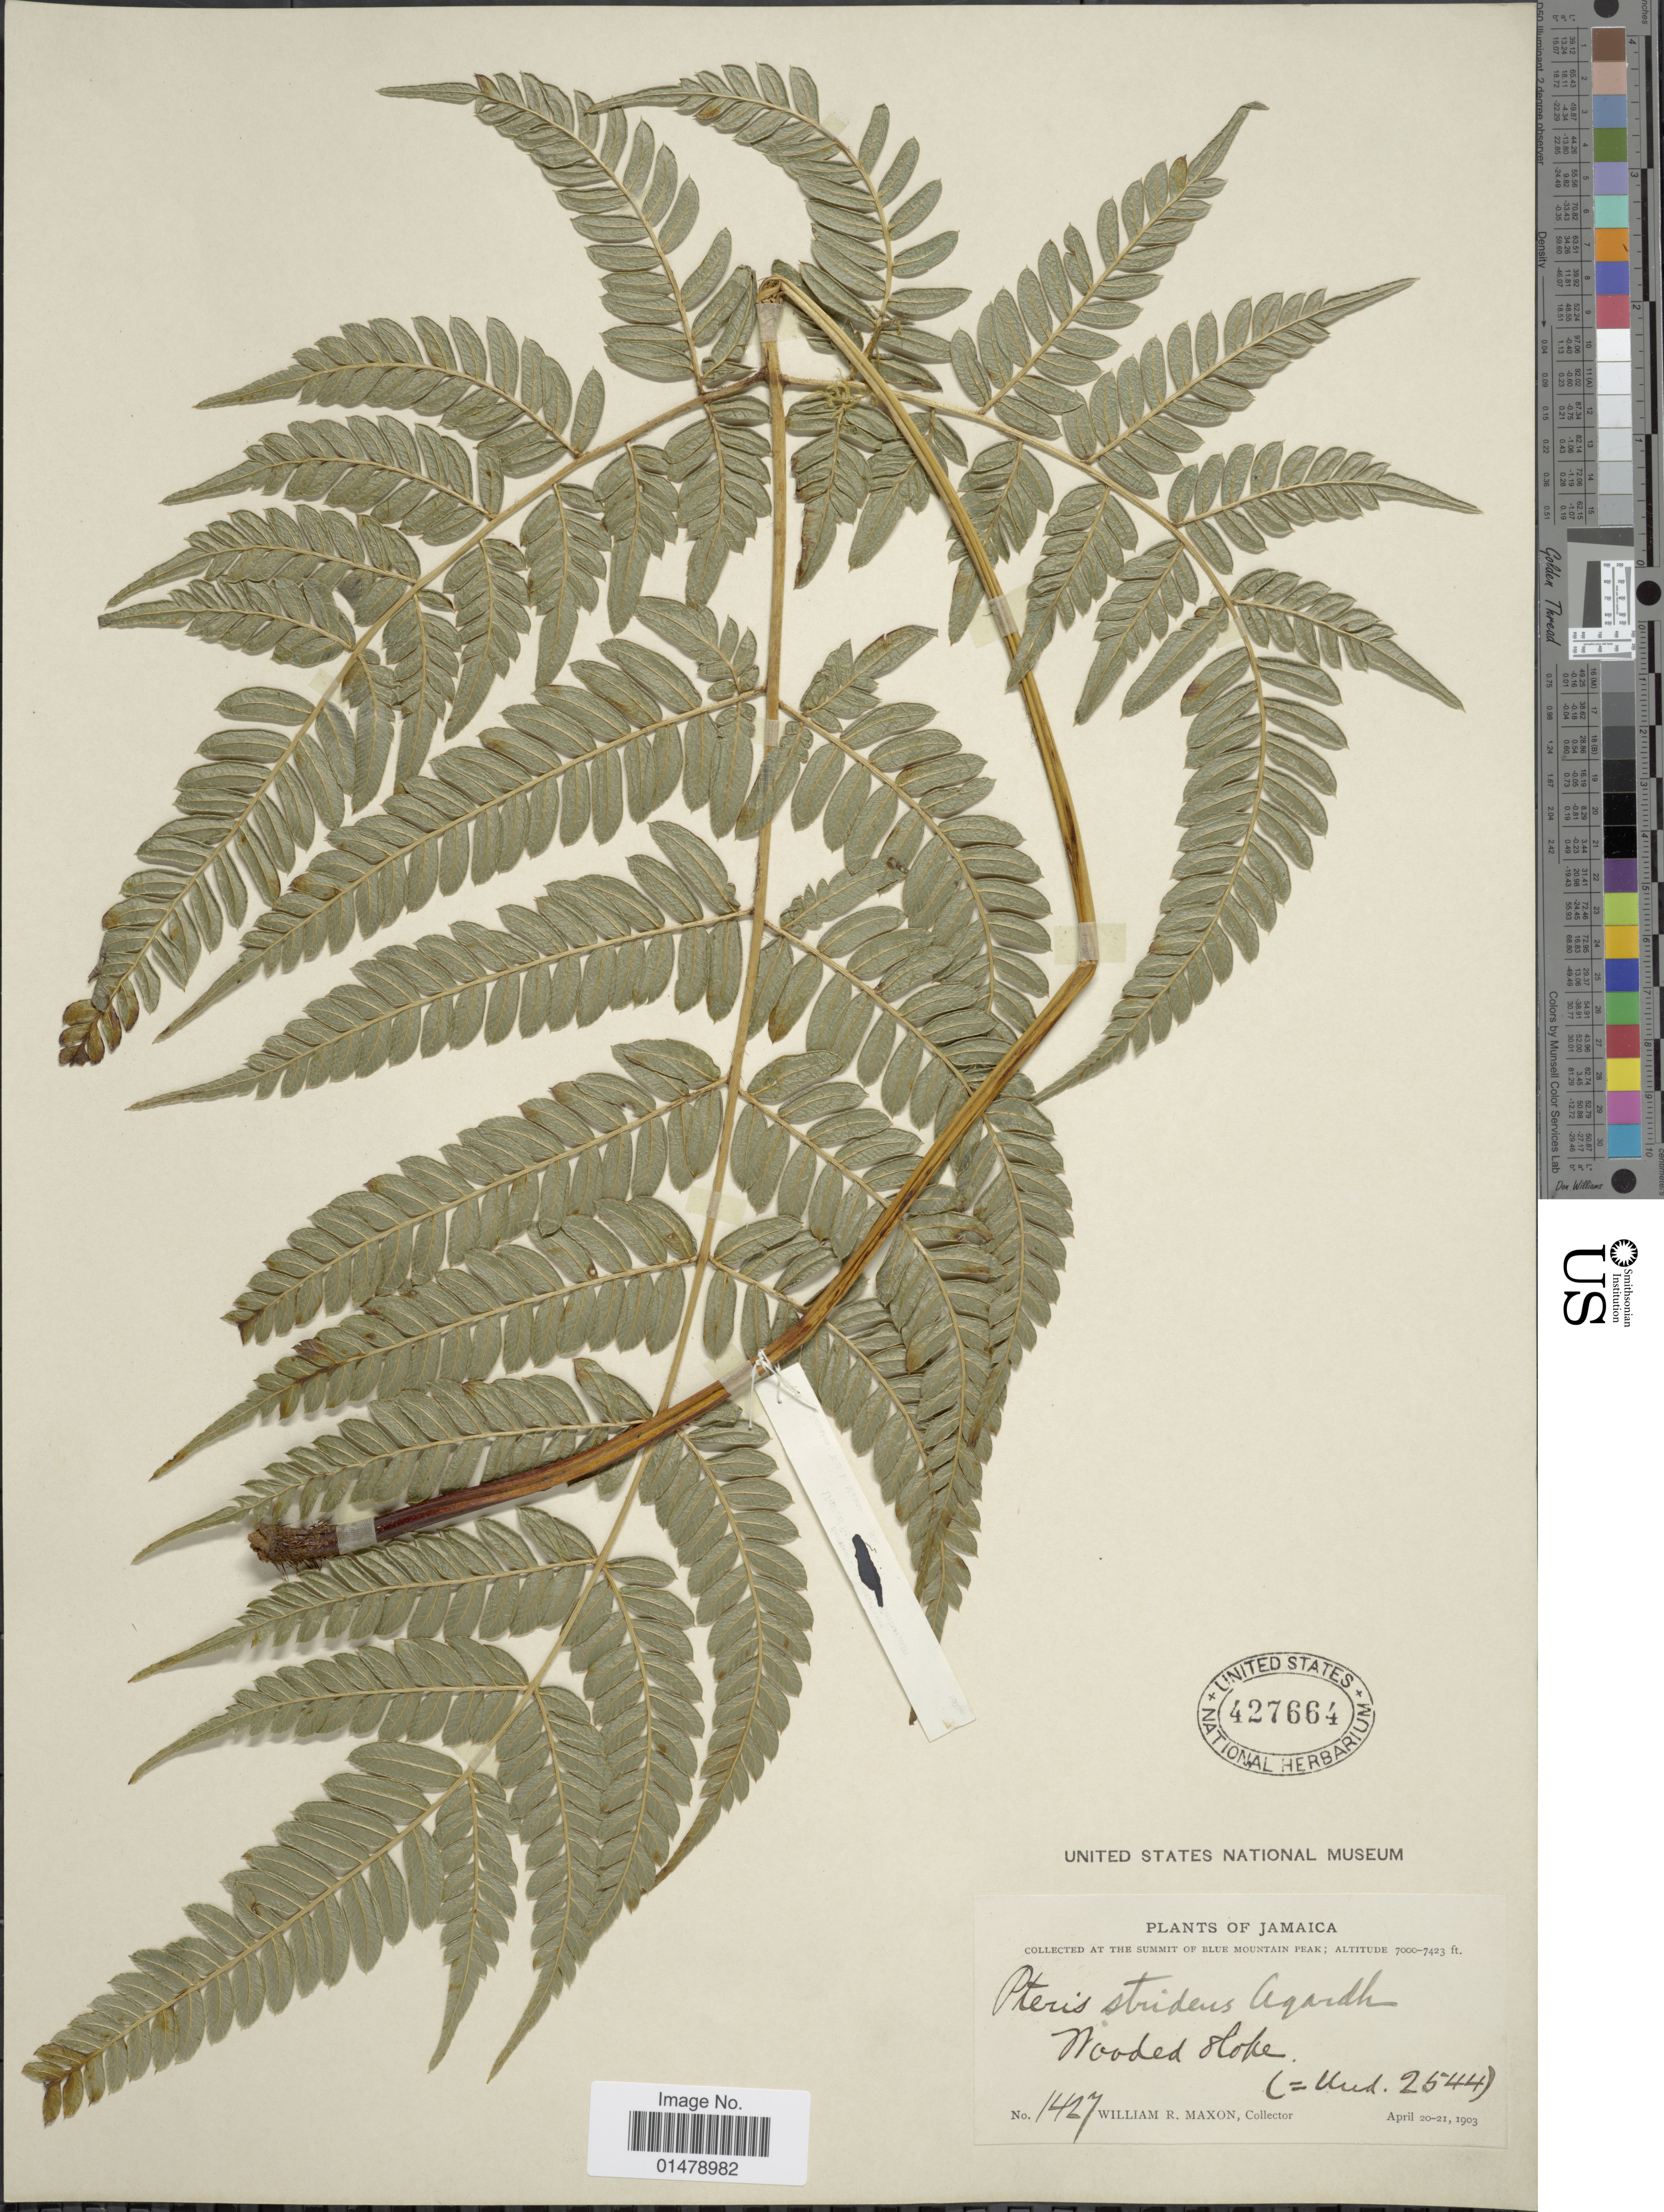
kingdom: Plantae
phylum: Tracheophyta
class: Polypodiopsida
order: Polypodiales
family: Pteridaceae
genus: Pteris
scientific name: Pteris stridens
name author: J. Agardh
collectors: W. R. Maxon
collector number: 1427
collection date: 1903-04-20/1903-04-21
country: Jamaica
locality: At the summit of Blue Mountain Peak.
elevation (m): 2134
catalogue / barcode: US 427664